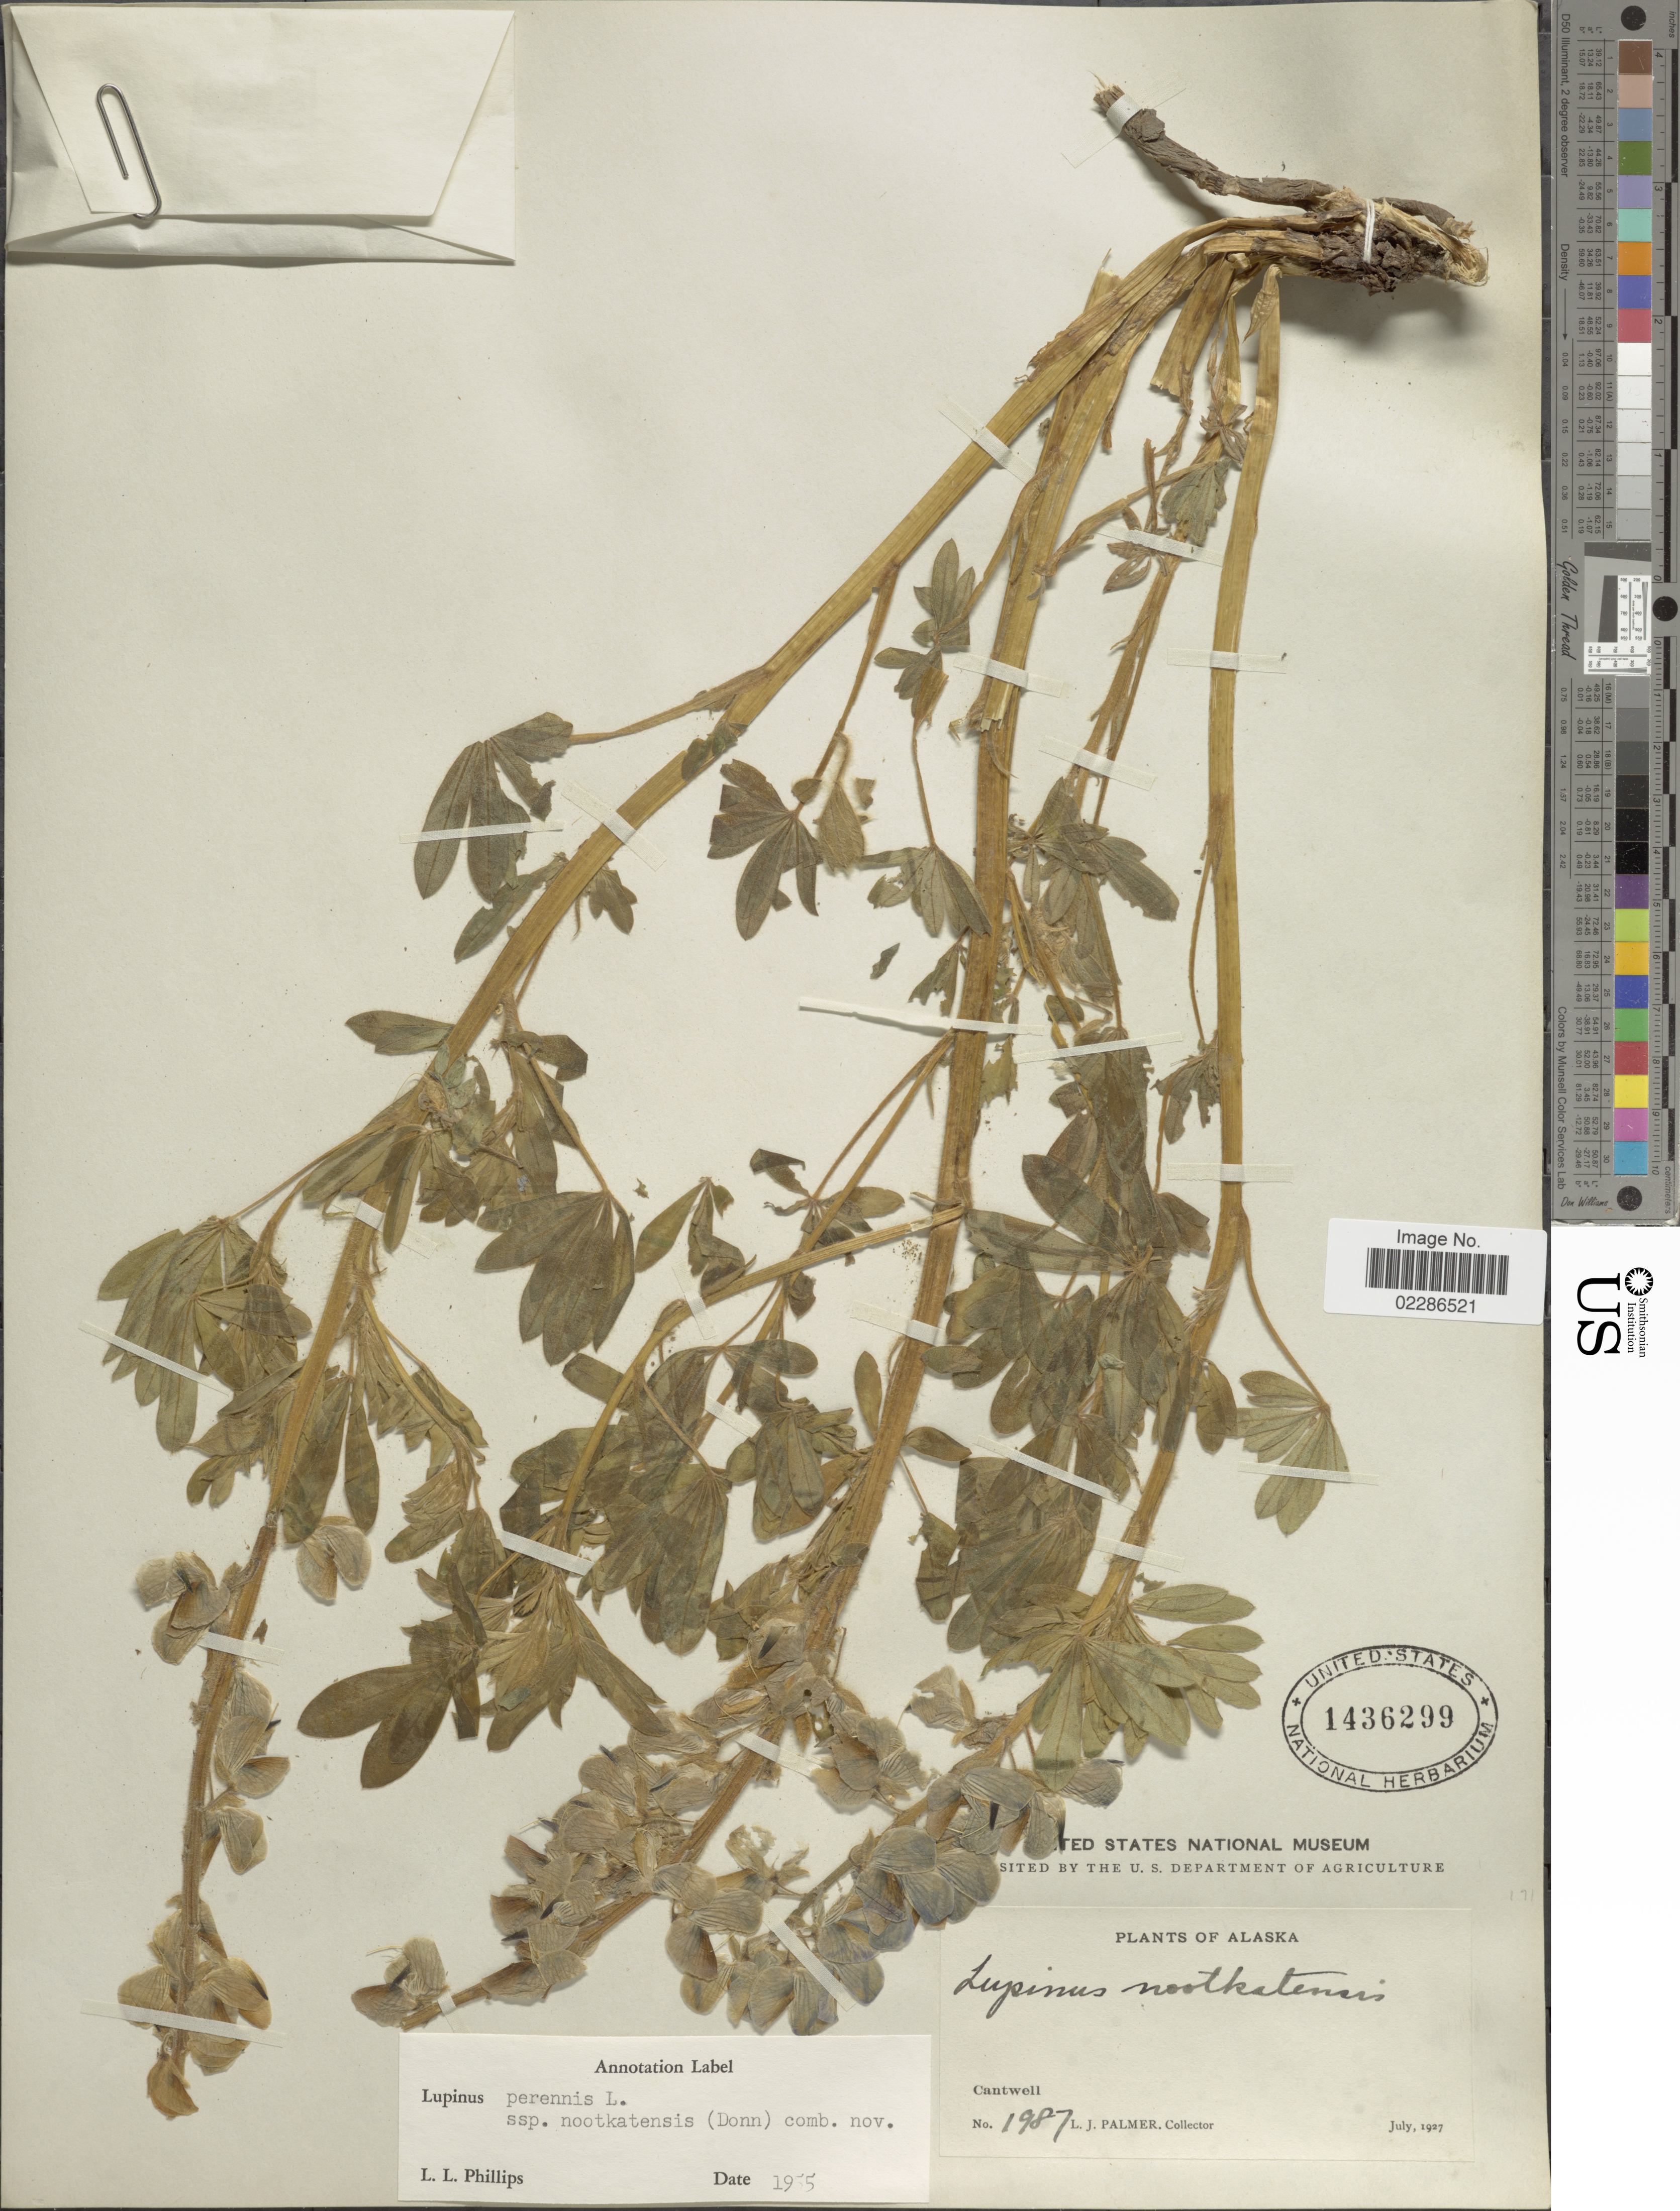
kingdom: Plantae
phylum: Tracheophyta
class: Magnoliopsida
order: Fabales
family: Fabaceae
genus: Lupinus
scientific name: Lupinus nootkatensis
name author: Donn ex Sims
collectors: L. J. Palmer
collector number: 1987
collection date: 1927-07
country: United States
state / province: Alaska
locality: Cantwell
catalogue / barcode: US 1436299